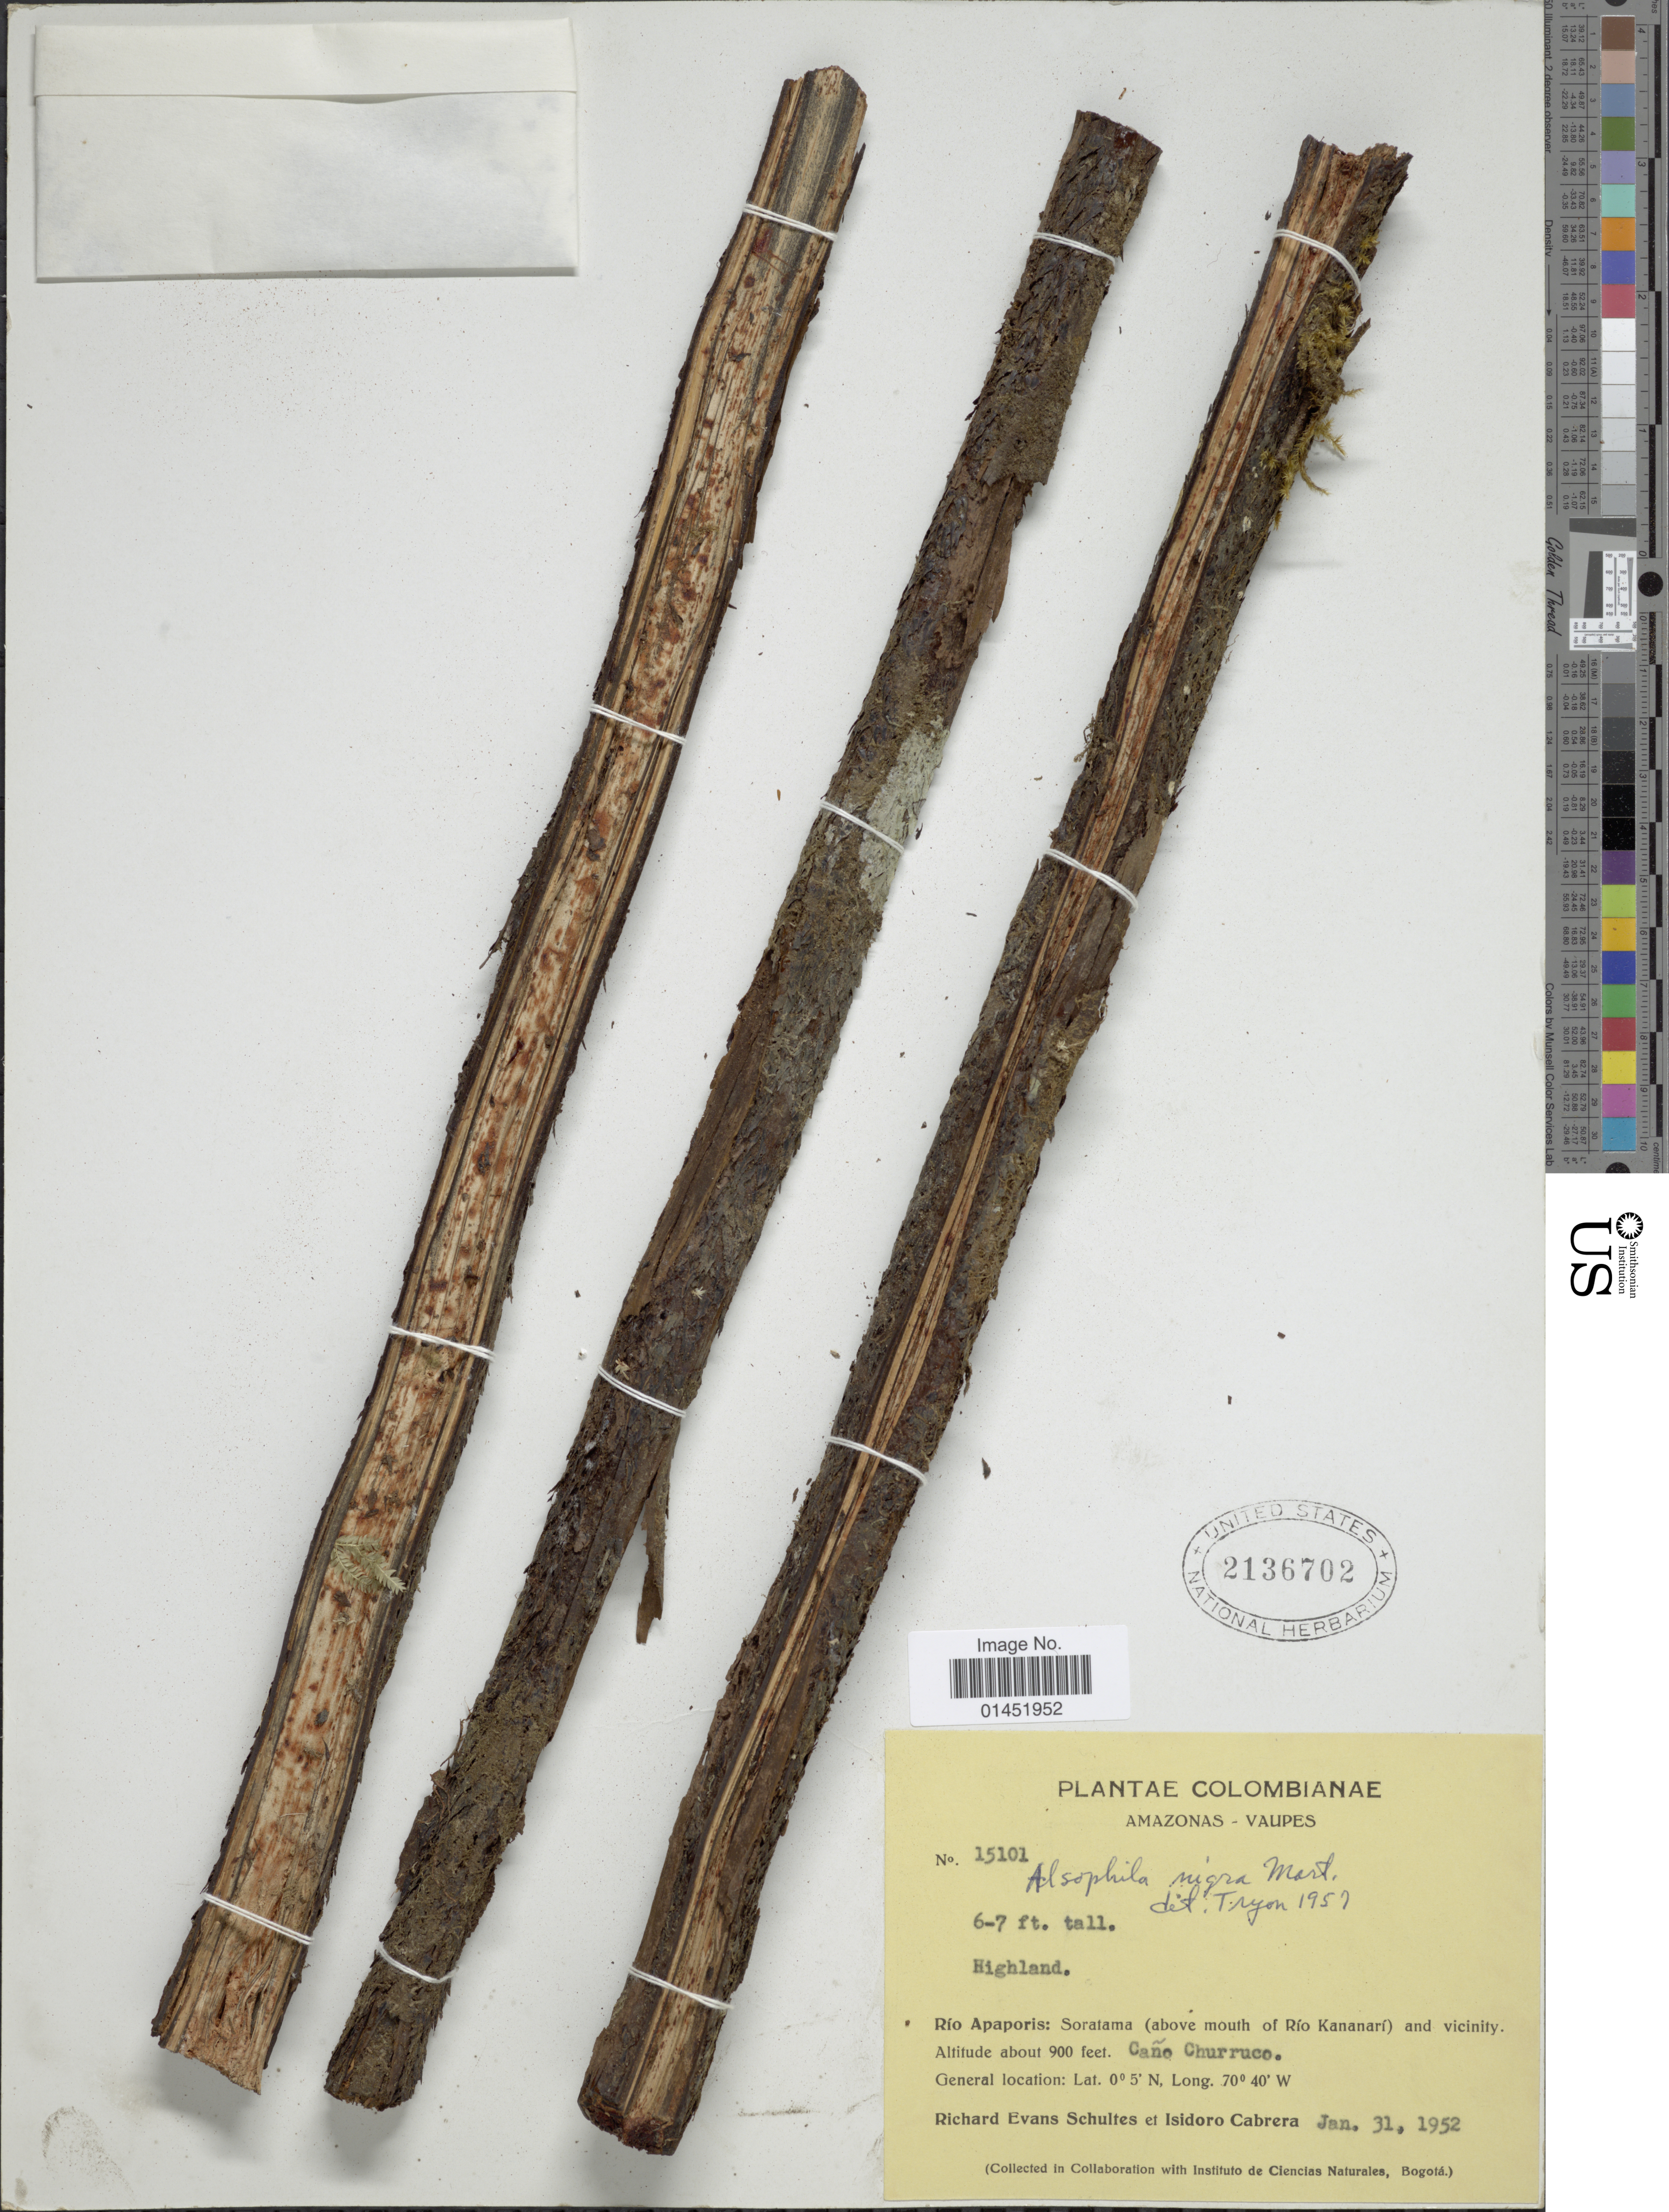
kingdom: Plantae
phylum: Tracheophyta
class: Polypodiopsida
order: Cyatheales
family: Cyatheaceae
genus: Cyathea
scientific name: Cyathea lasiosora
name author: (Mett. ex Kuhn) Domin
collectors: R. E. Schultes & I. Cabrera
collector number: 15101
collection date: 1952-01-31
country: Colombia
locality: Amazonas-Vaupés, Rio Apaporis: Soratama (above mouth of Río Kananarí) and vicinity, cano Churruco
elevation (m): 274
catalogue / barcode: US 2136702